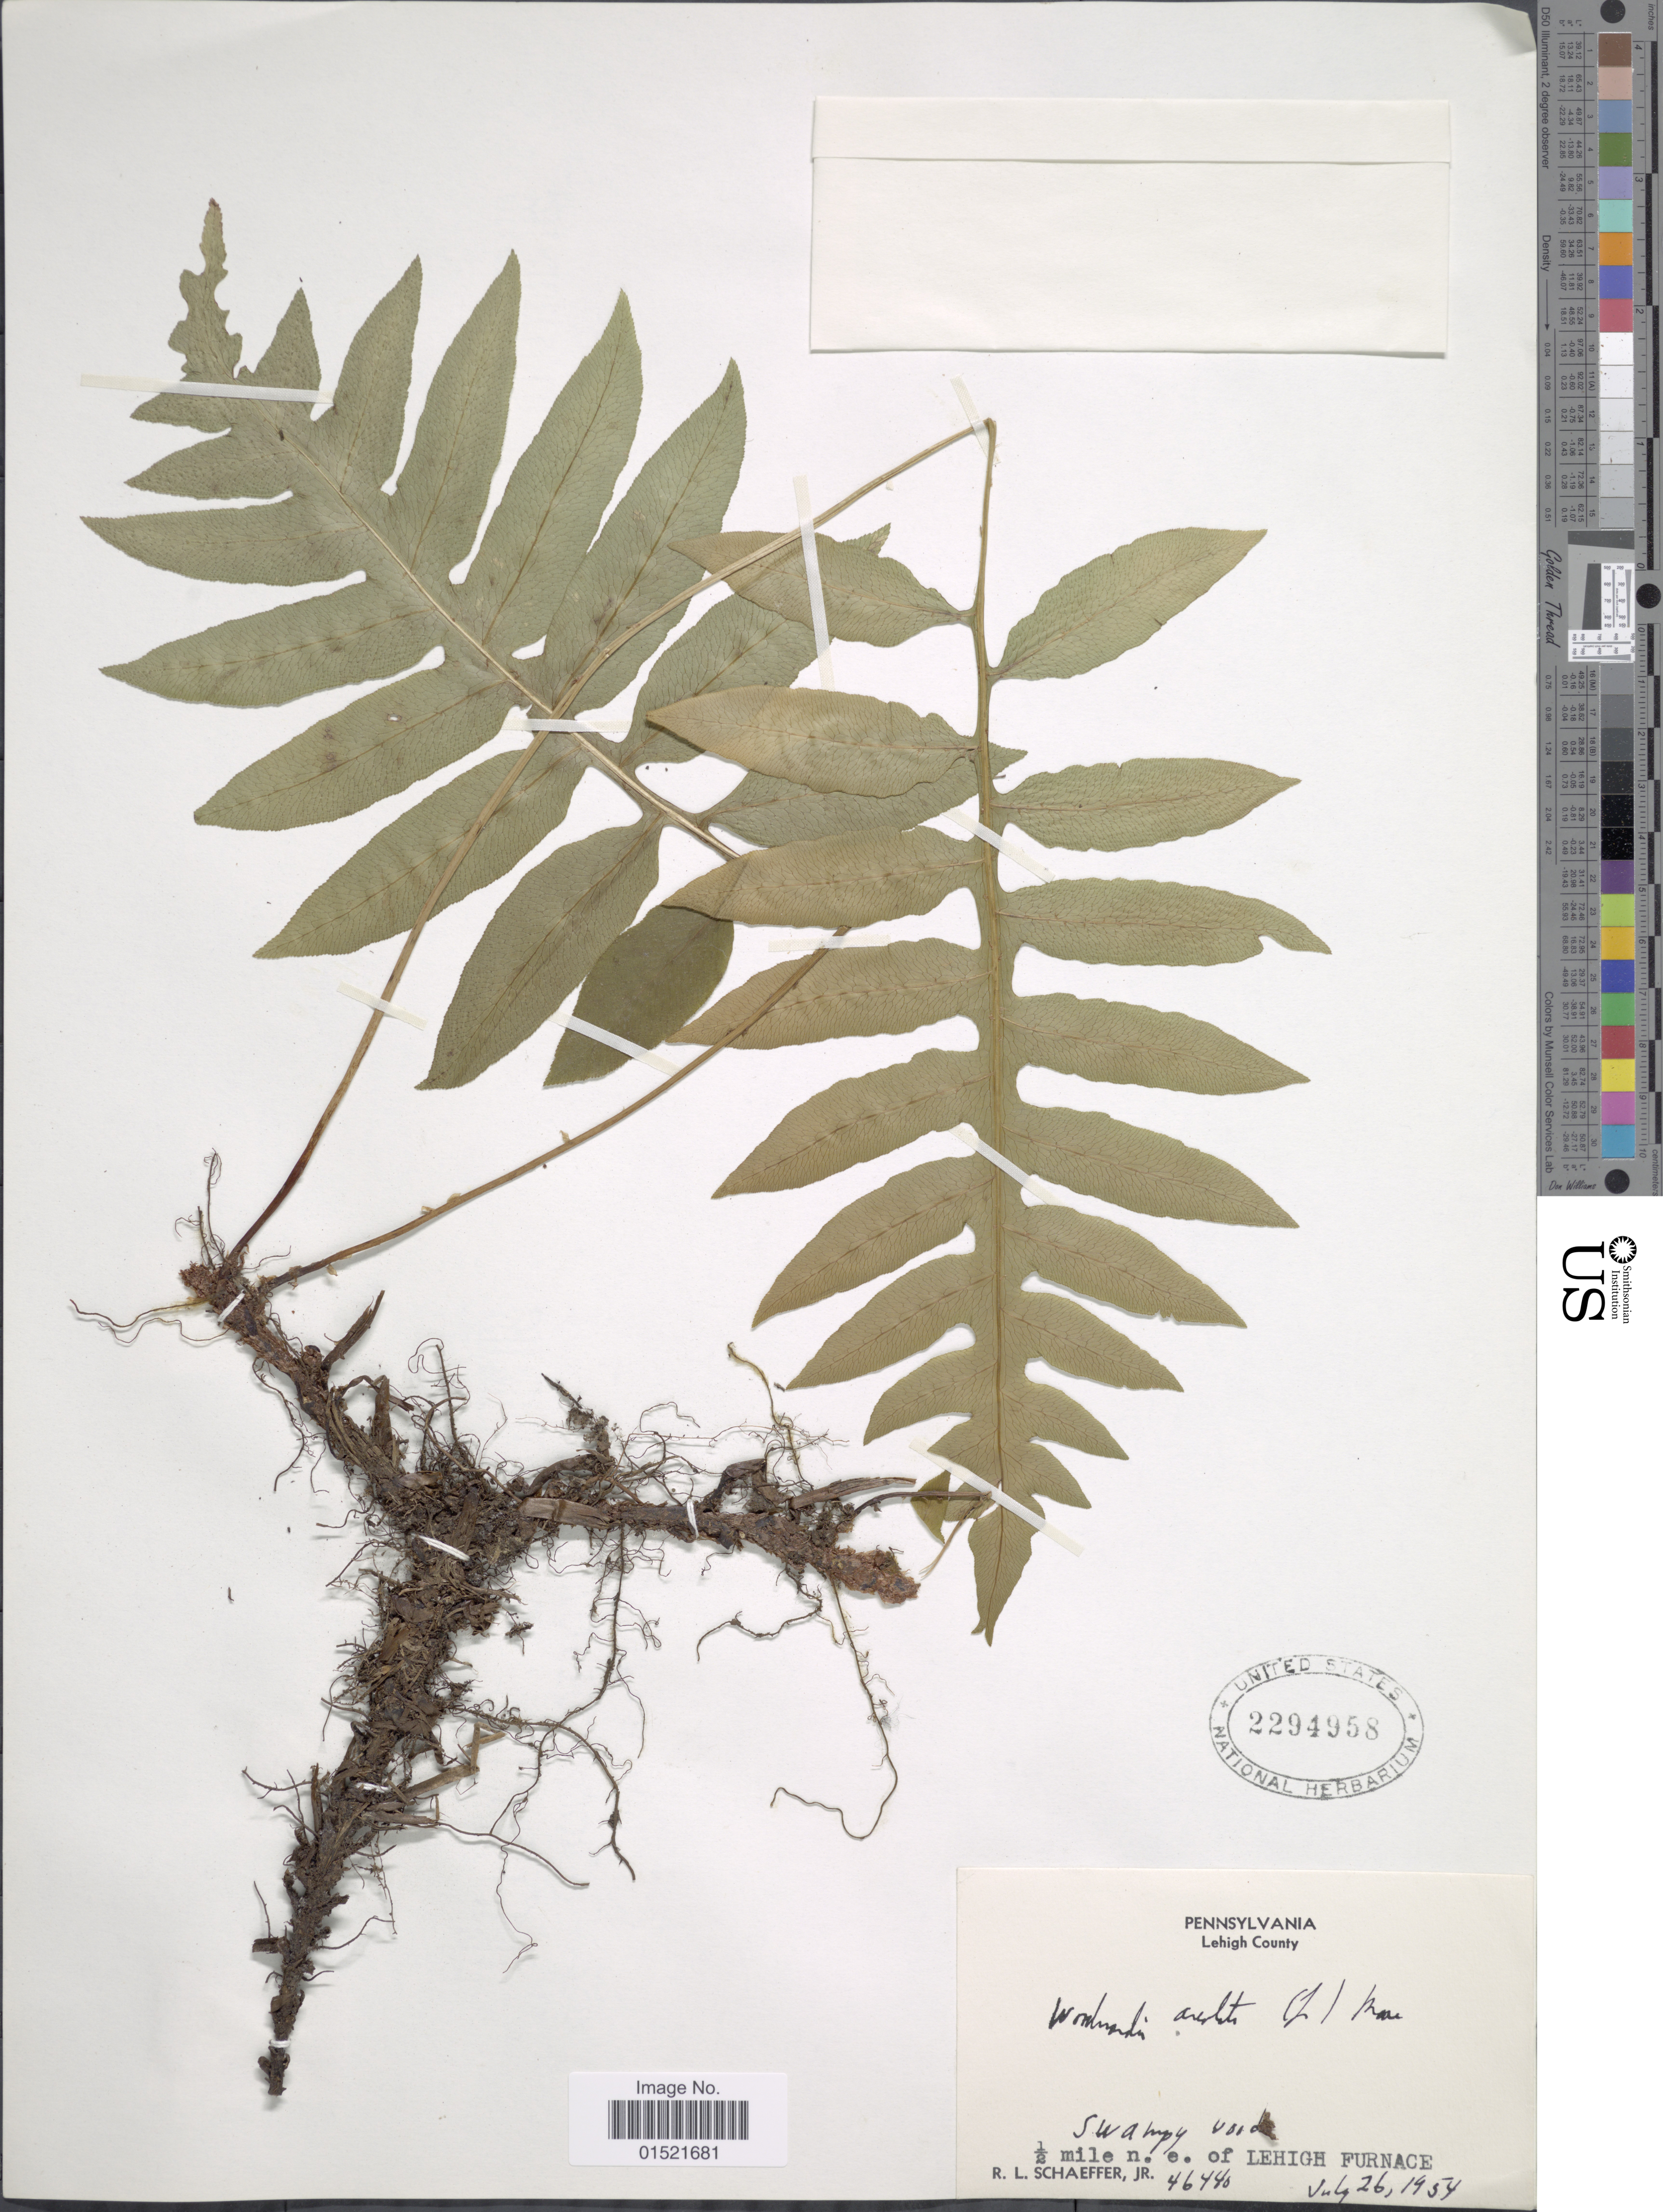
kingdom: Plantae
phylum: Tracheophyta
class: Polypodiopsida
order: Polypodiales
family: Blechnaceae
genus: Woodwardia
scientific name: Woodwardia areolata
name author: (L.) T. Moore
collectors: R. Schaeffer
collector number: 46440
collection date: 1954-07-26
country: United States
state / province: Pennsylvania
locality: Lehigh County, 1/2 mile n. e. of Lehigh Furnace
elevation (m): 1219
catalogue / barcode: US 2294958